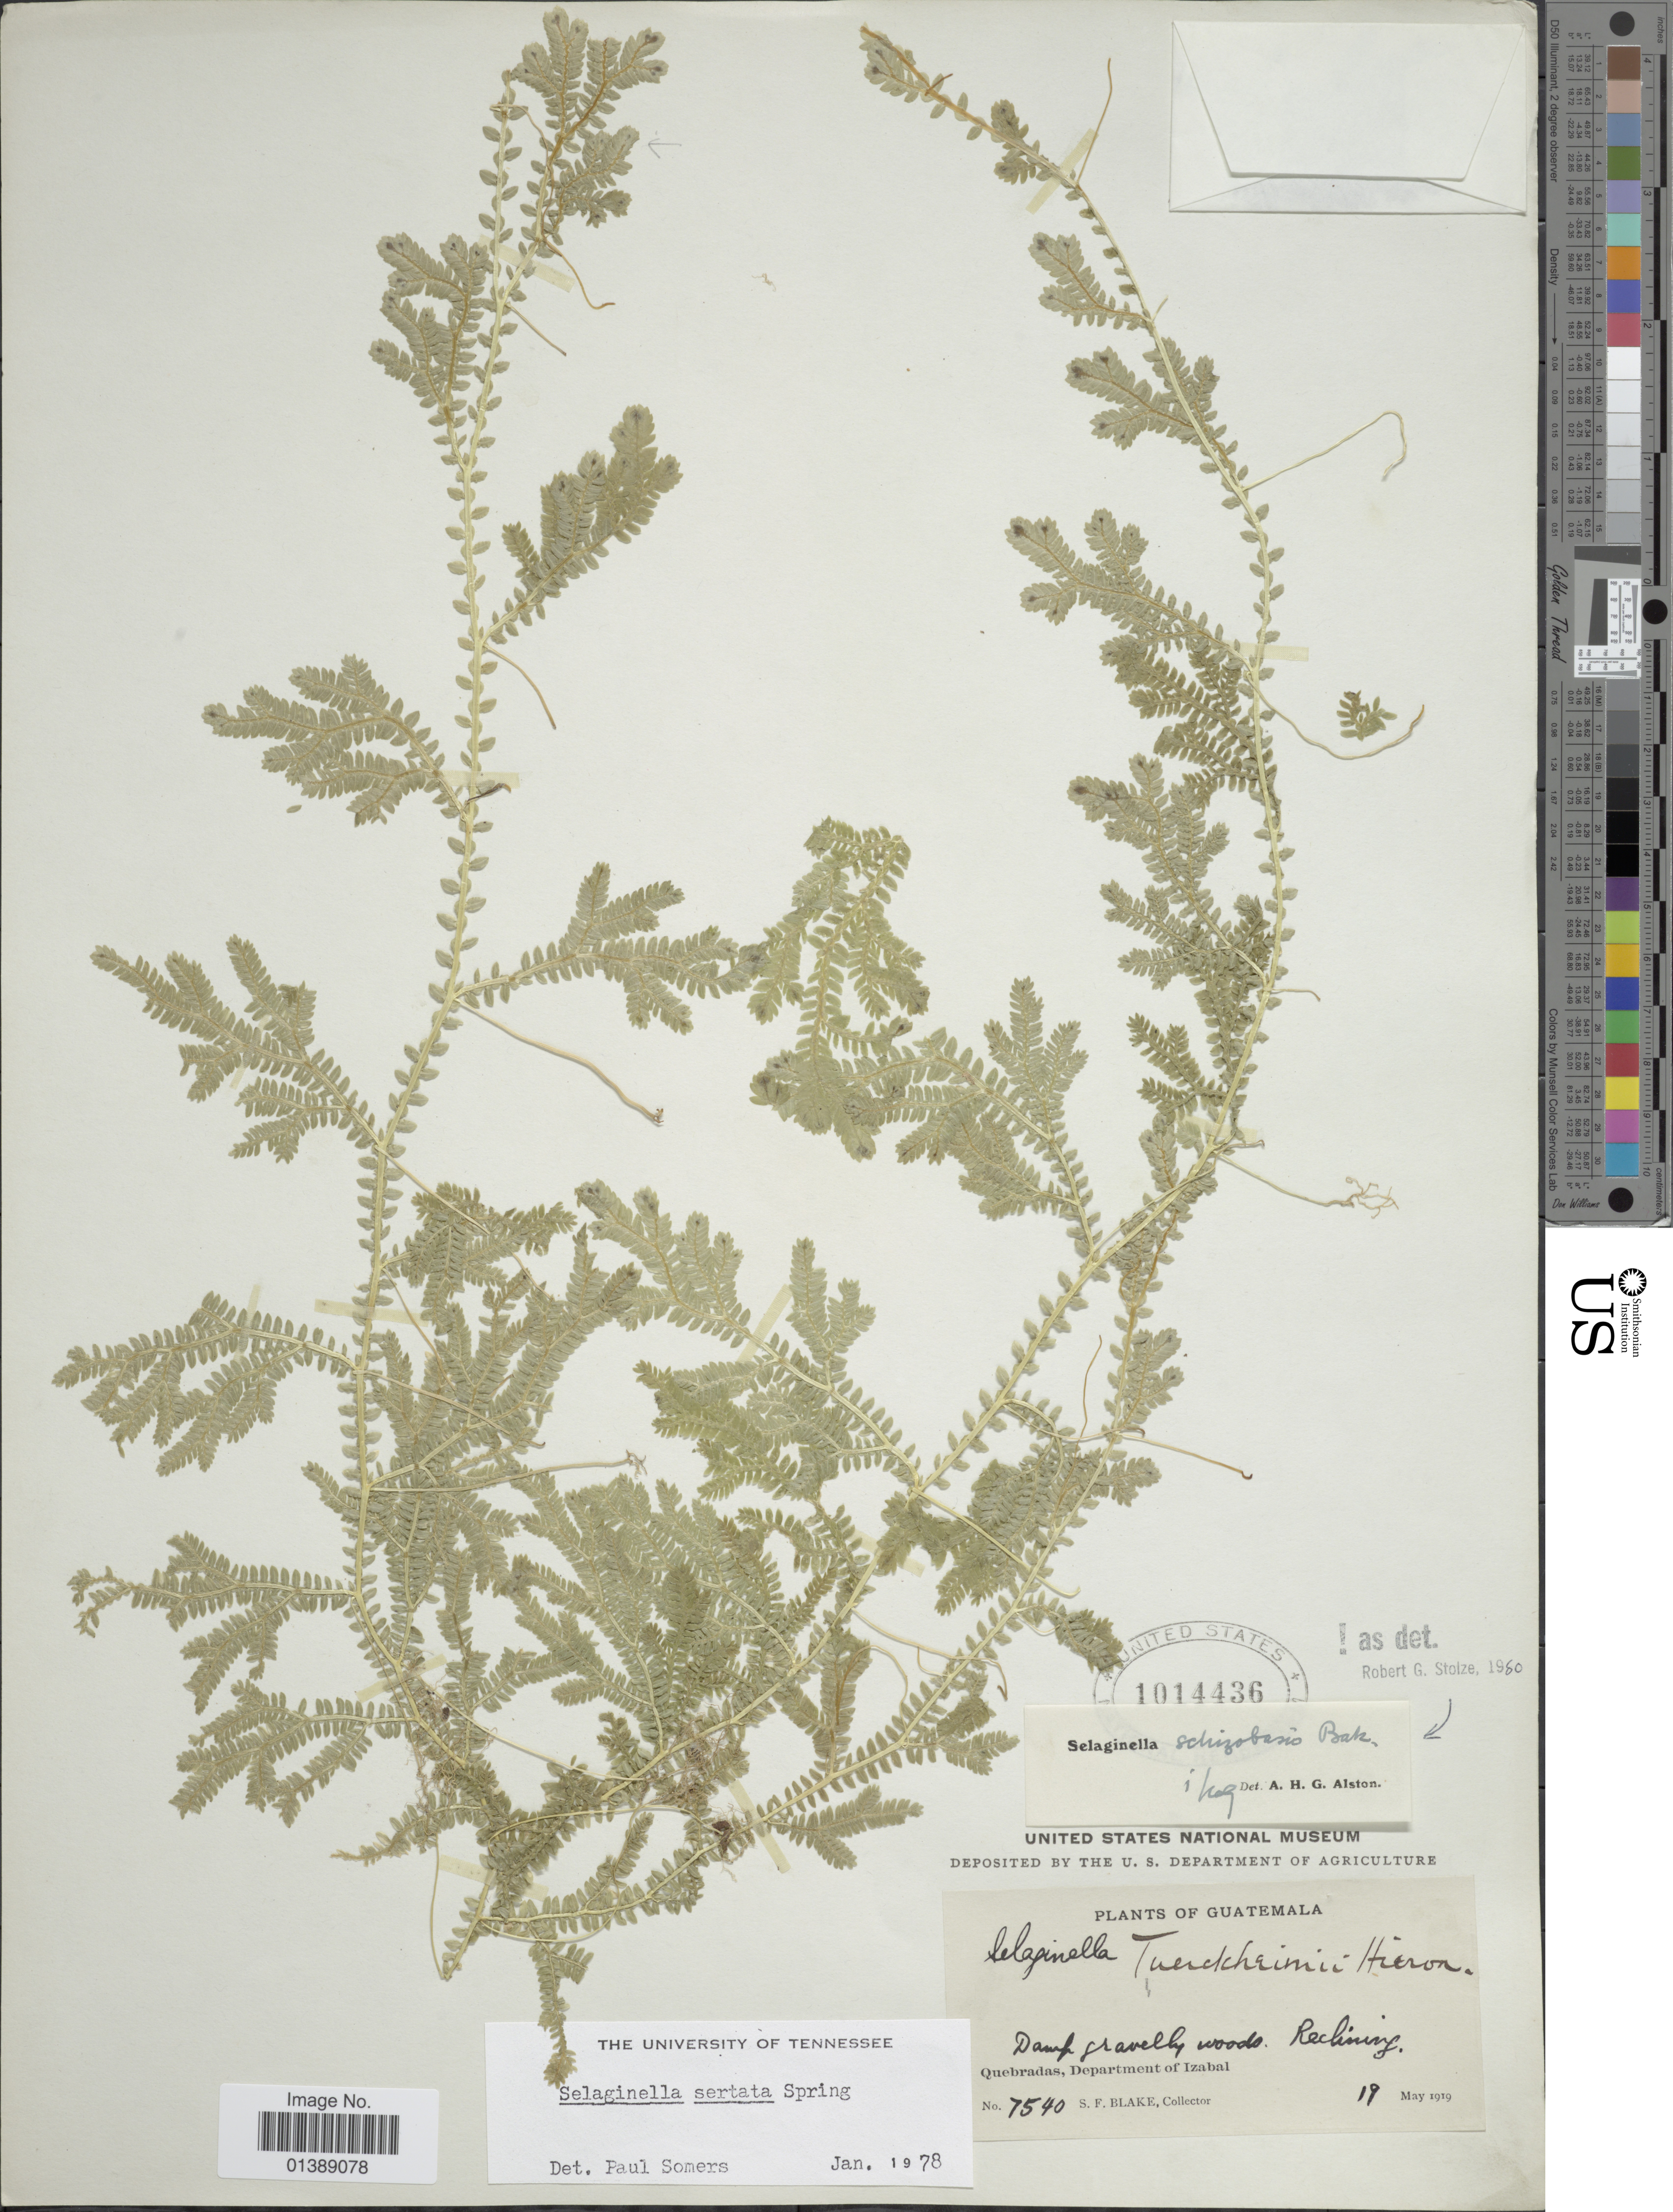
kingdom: Plantae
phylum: Tracheophyta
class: Lycopodiopsida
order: Selaginellales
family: Selaginellaceae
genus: Selaginella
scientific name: Selaginella schizobasis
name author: Baker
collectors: S. Blake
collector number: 7540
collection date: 1919-05-19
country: Guatemala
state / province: Izabal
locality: Quebradas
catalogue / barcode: US 1014436